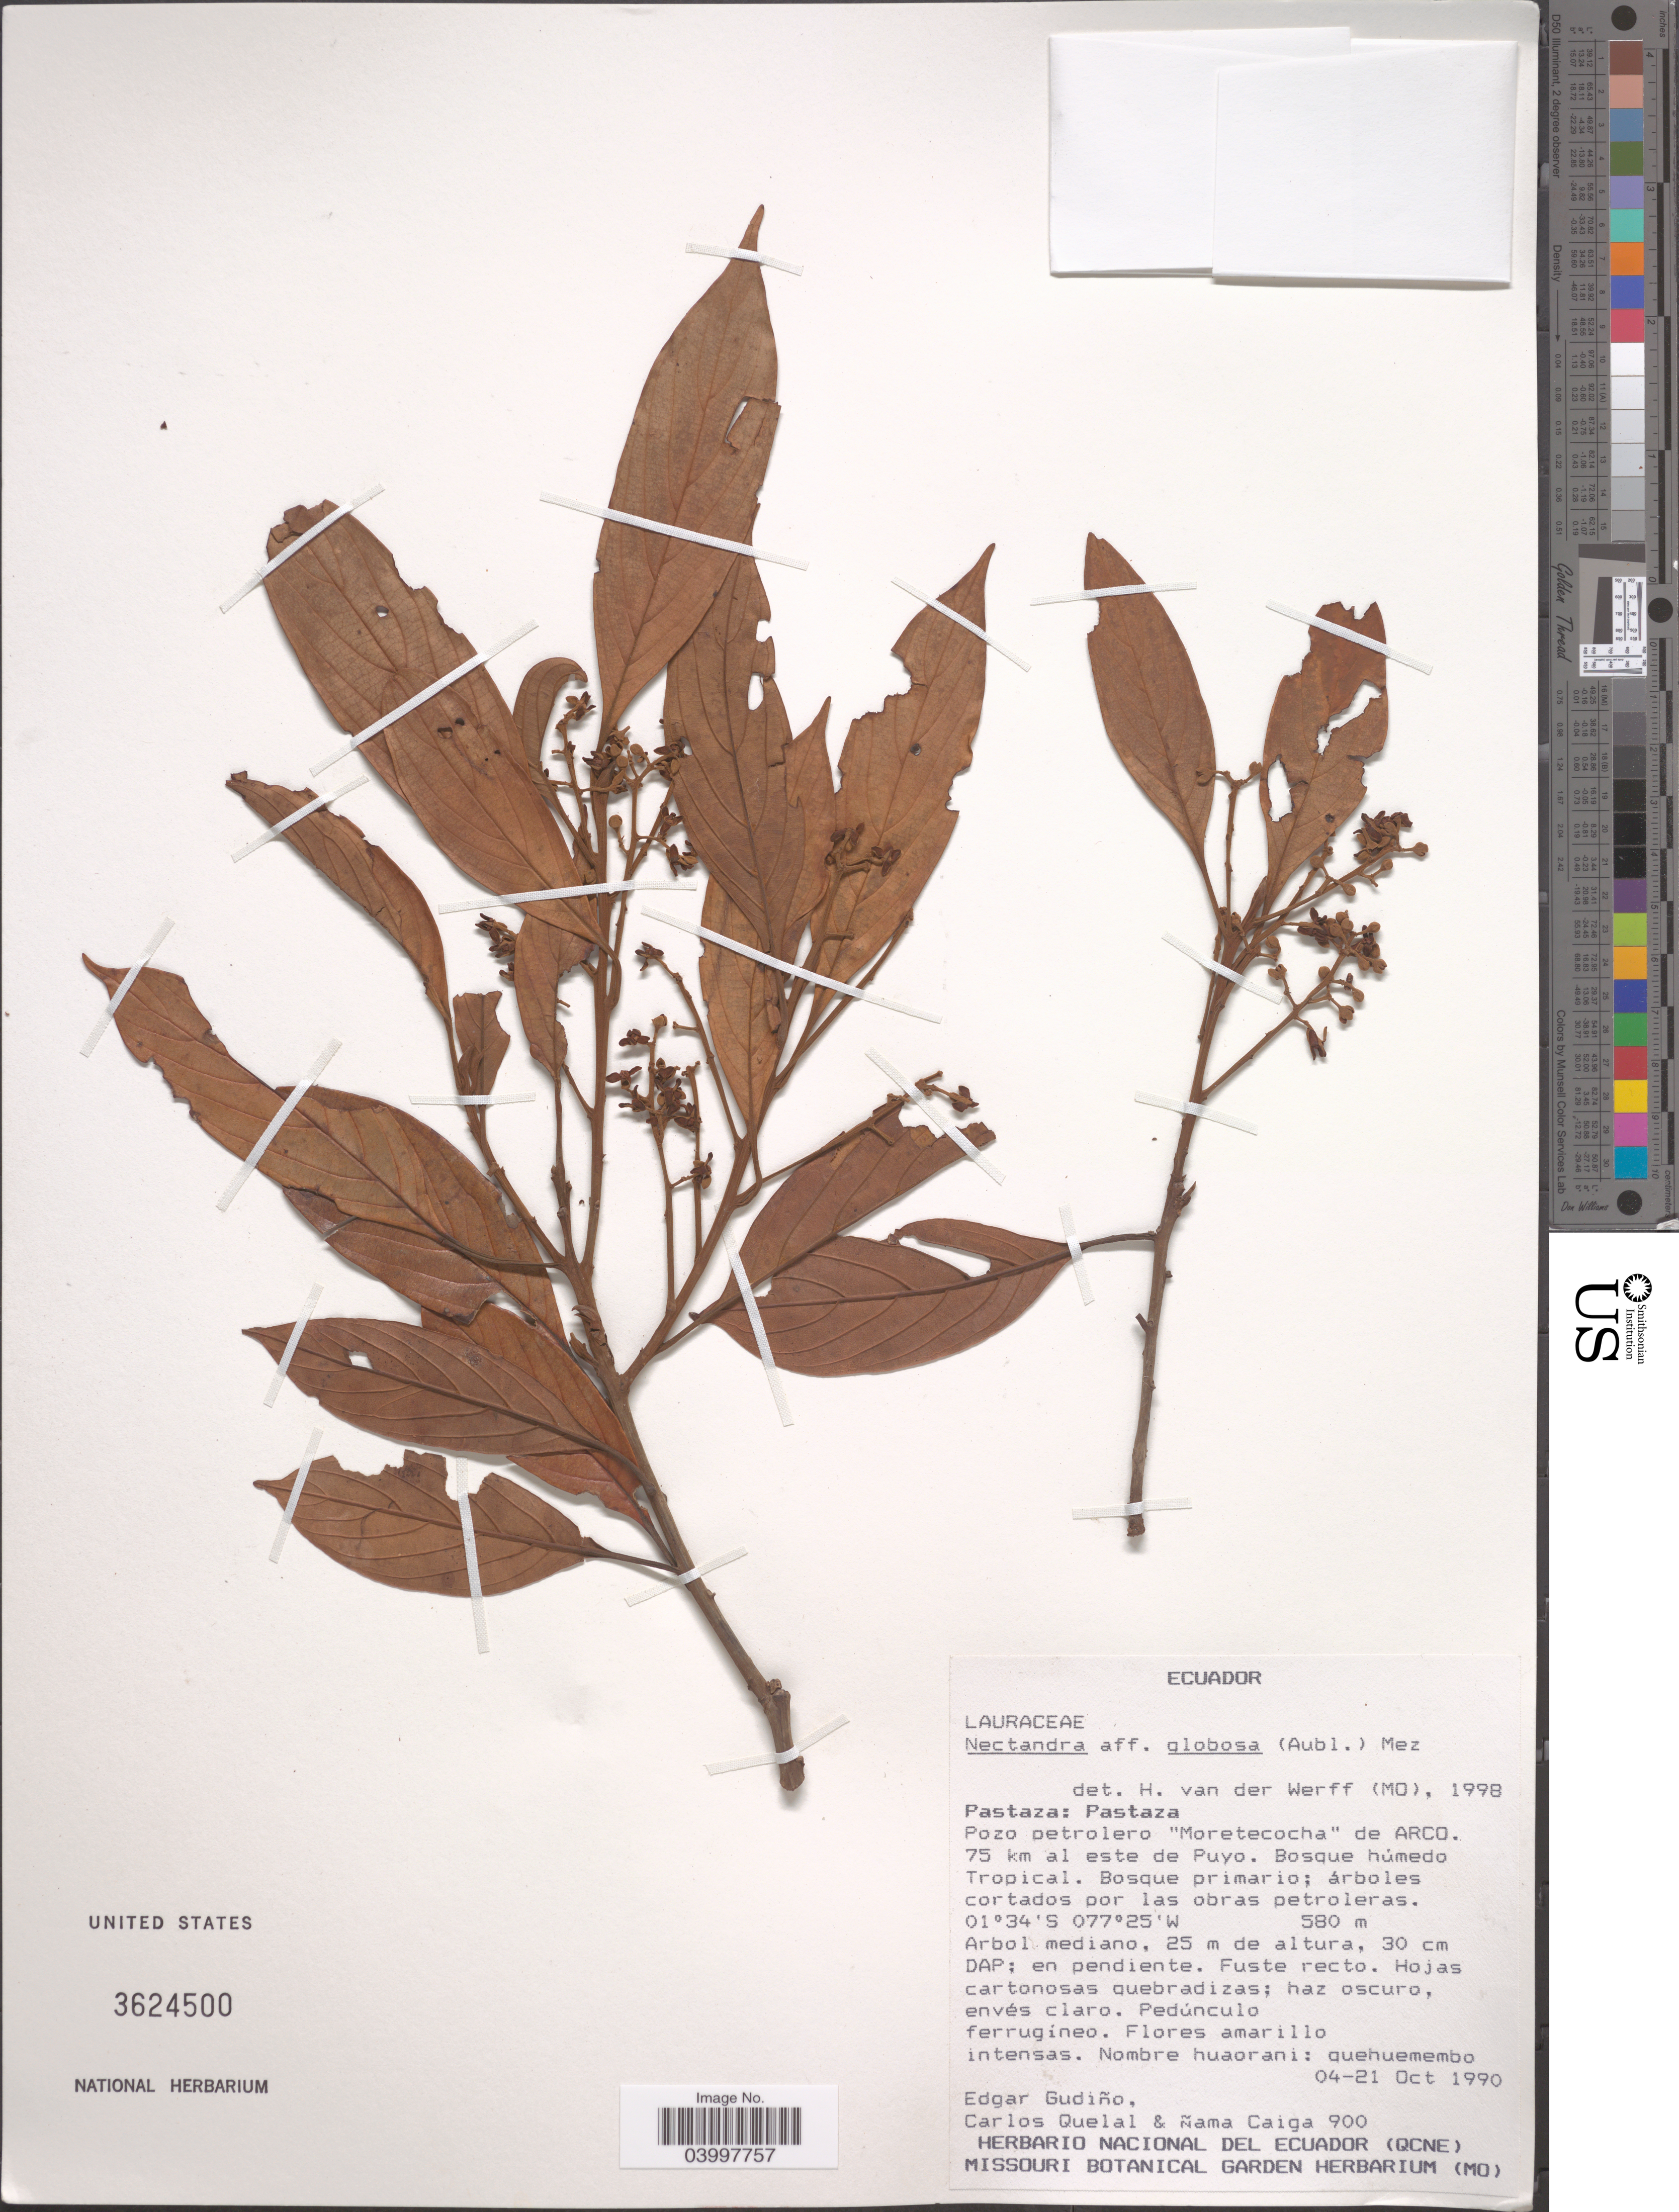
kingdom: Plantae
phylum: Tracheophyta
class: Magnoliopsida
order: Laurales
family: Lauraceae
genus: Nectandra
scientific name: Nectandra globosa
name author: (Aubl.) Mez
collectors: E. Gudiño, C. Quelal & Ñ. Caiga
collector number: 900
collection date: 1990-10-04/1990-10-21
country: Ecuador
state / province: Pastaza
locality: Pastaza: Pastaza. Pozo petrolero "Moretecocha" de ARCO. 75 km al este de Puyo. Bosque húmedo Tropical.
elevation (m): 580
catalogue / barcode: US 3624500